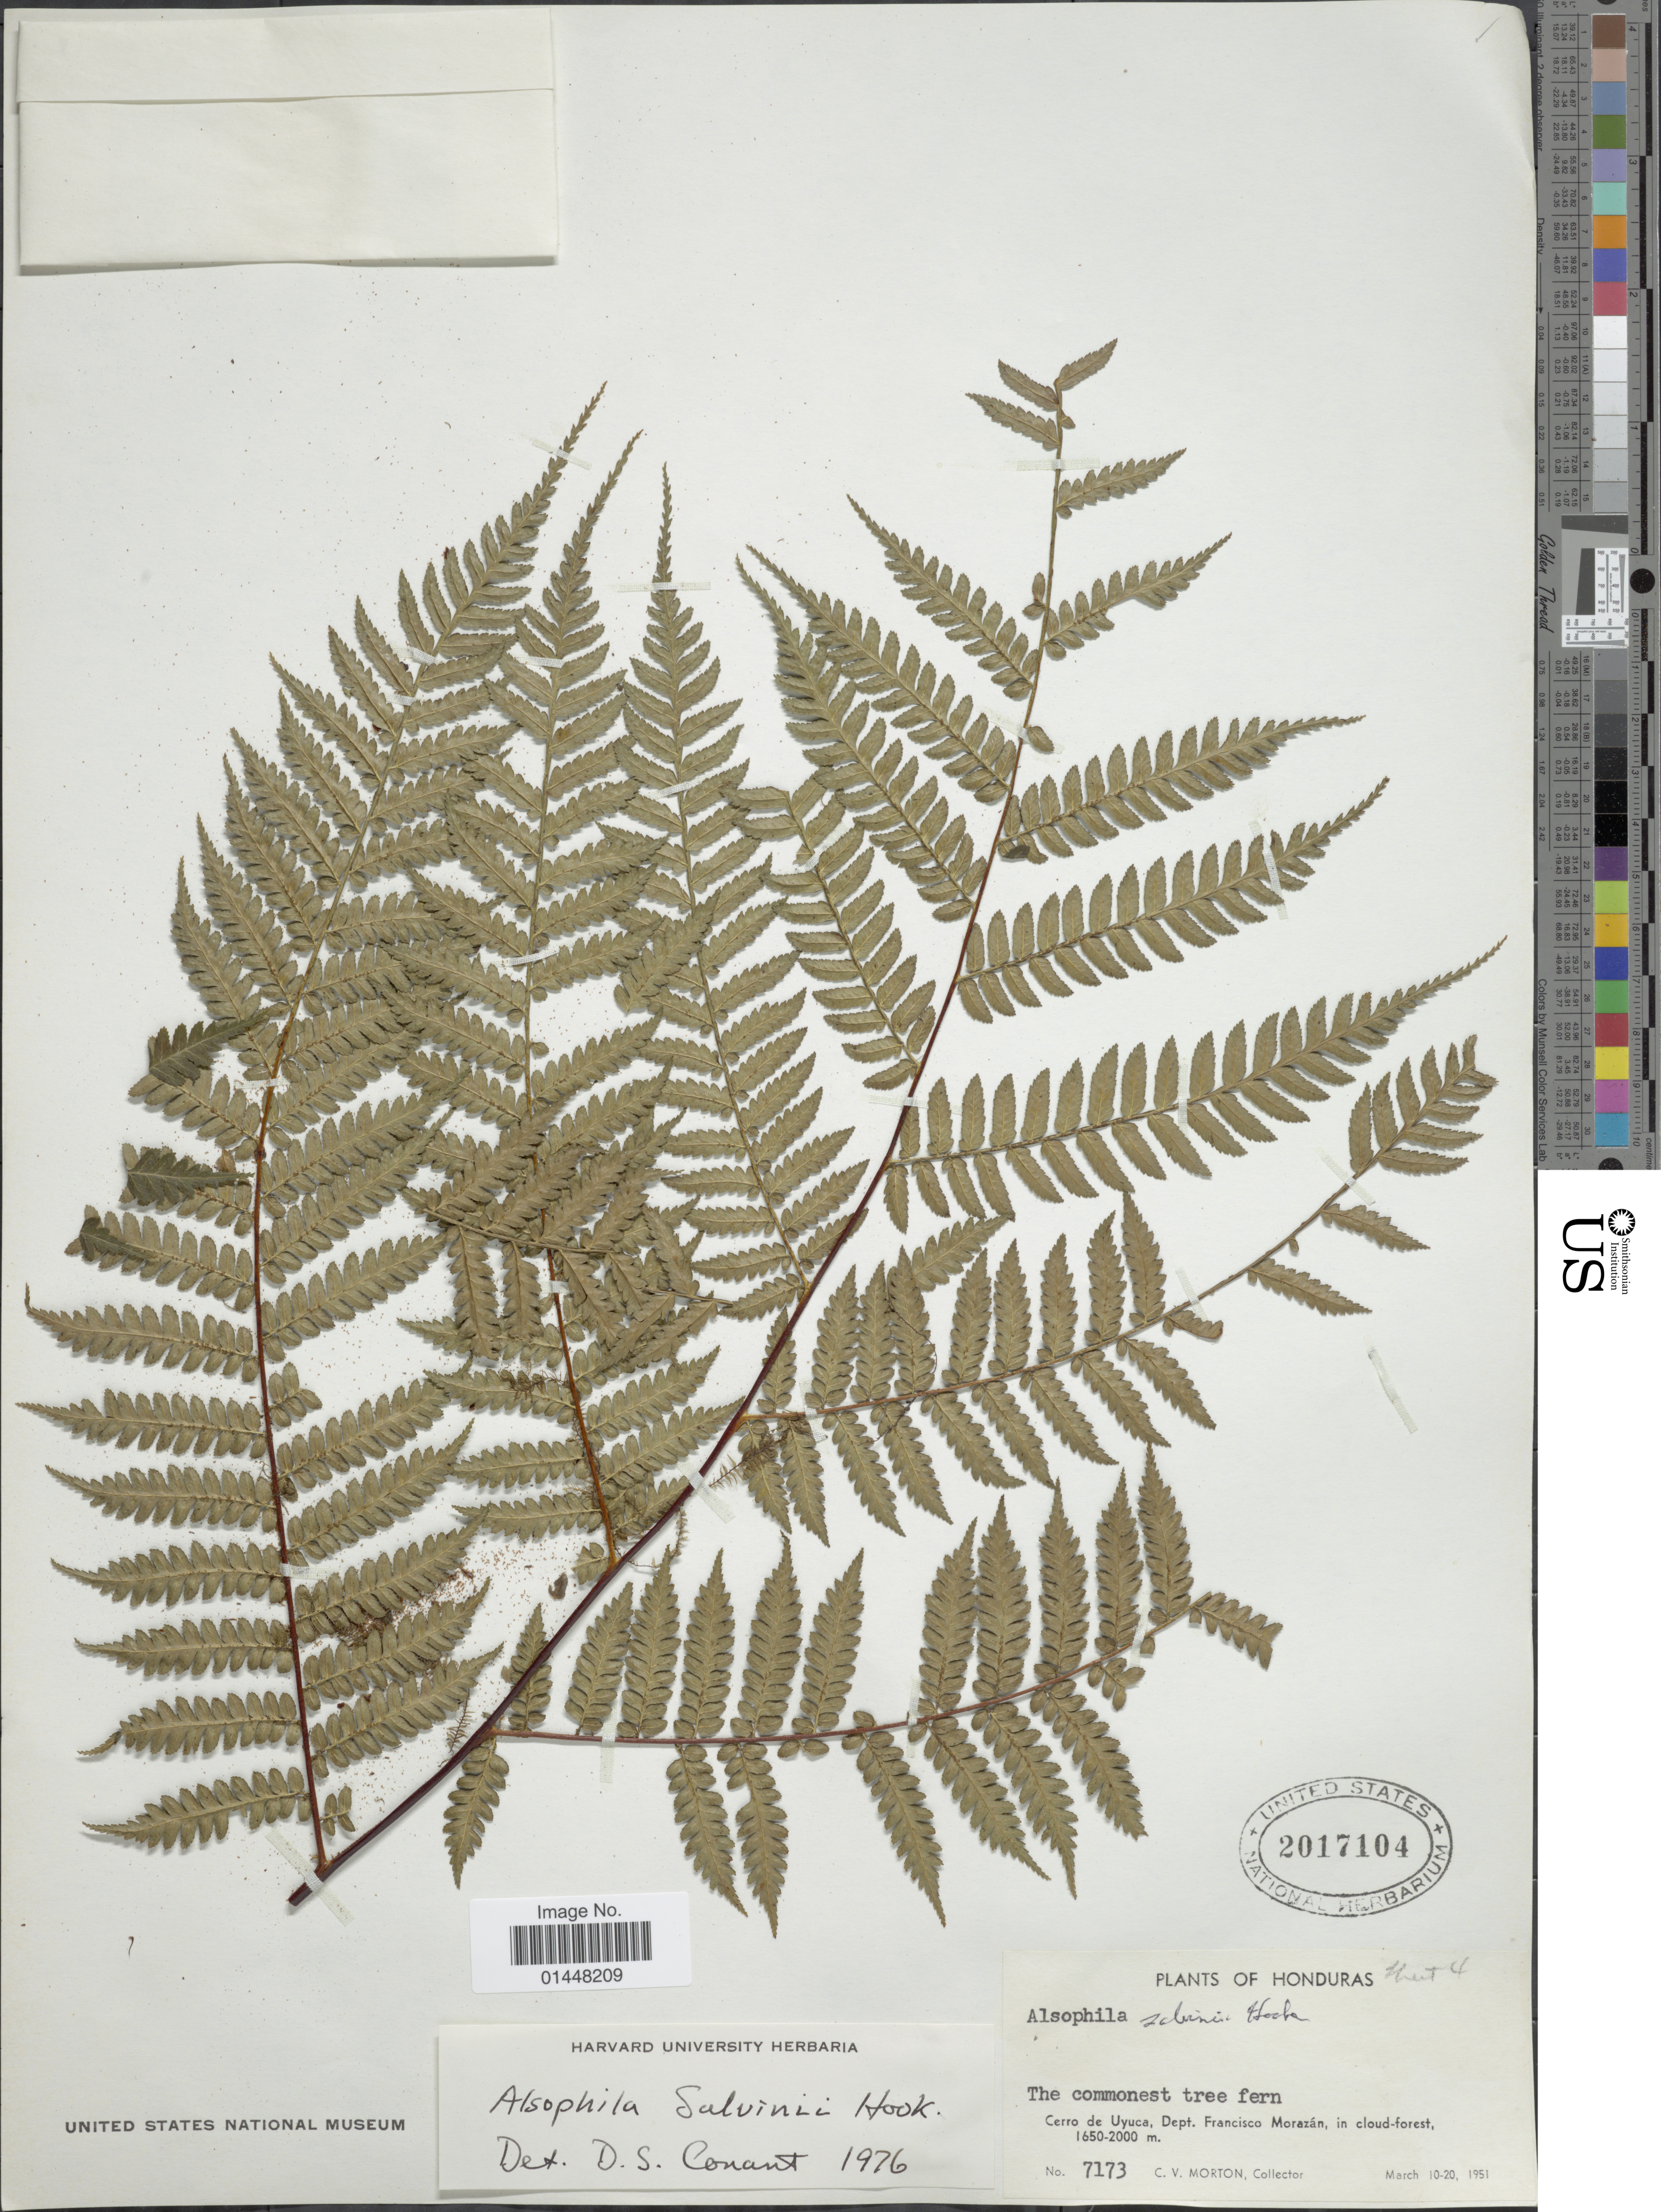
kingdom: Plantae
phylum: Tracheophyta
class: Polypodiopsida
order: Cyatheales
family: Cyatheaceae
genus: Gymnosphaera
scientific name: Gymnosphaera salvinii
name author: (Hook.)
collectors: C. V. Morton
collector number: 7173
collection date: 1951-03-10/1951-03-20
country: Honduras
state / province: Fco. Morazán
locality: Cerro de Uyuca, Dept. Francisco Morazan, in cloud-forest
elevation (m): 1650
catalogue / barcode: US 2017104